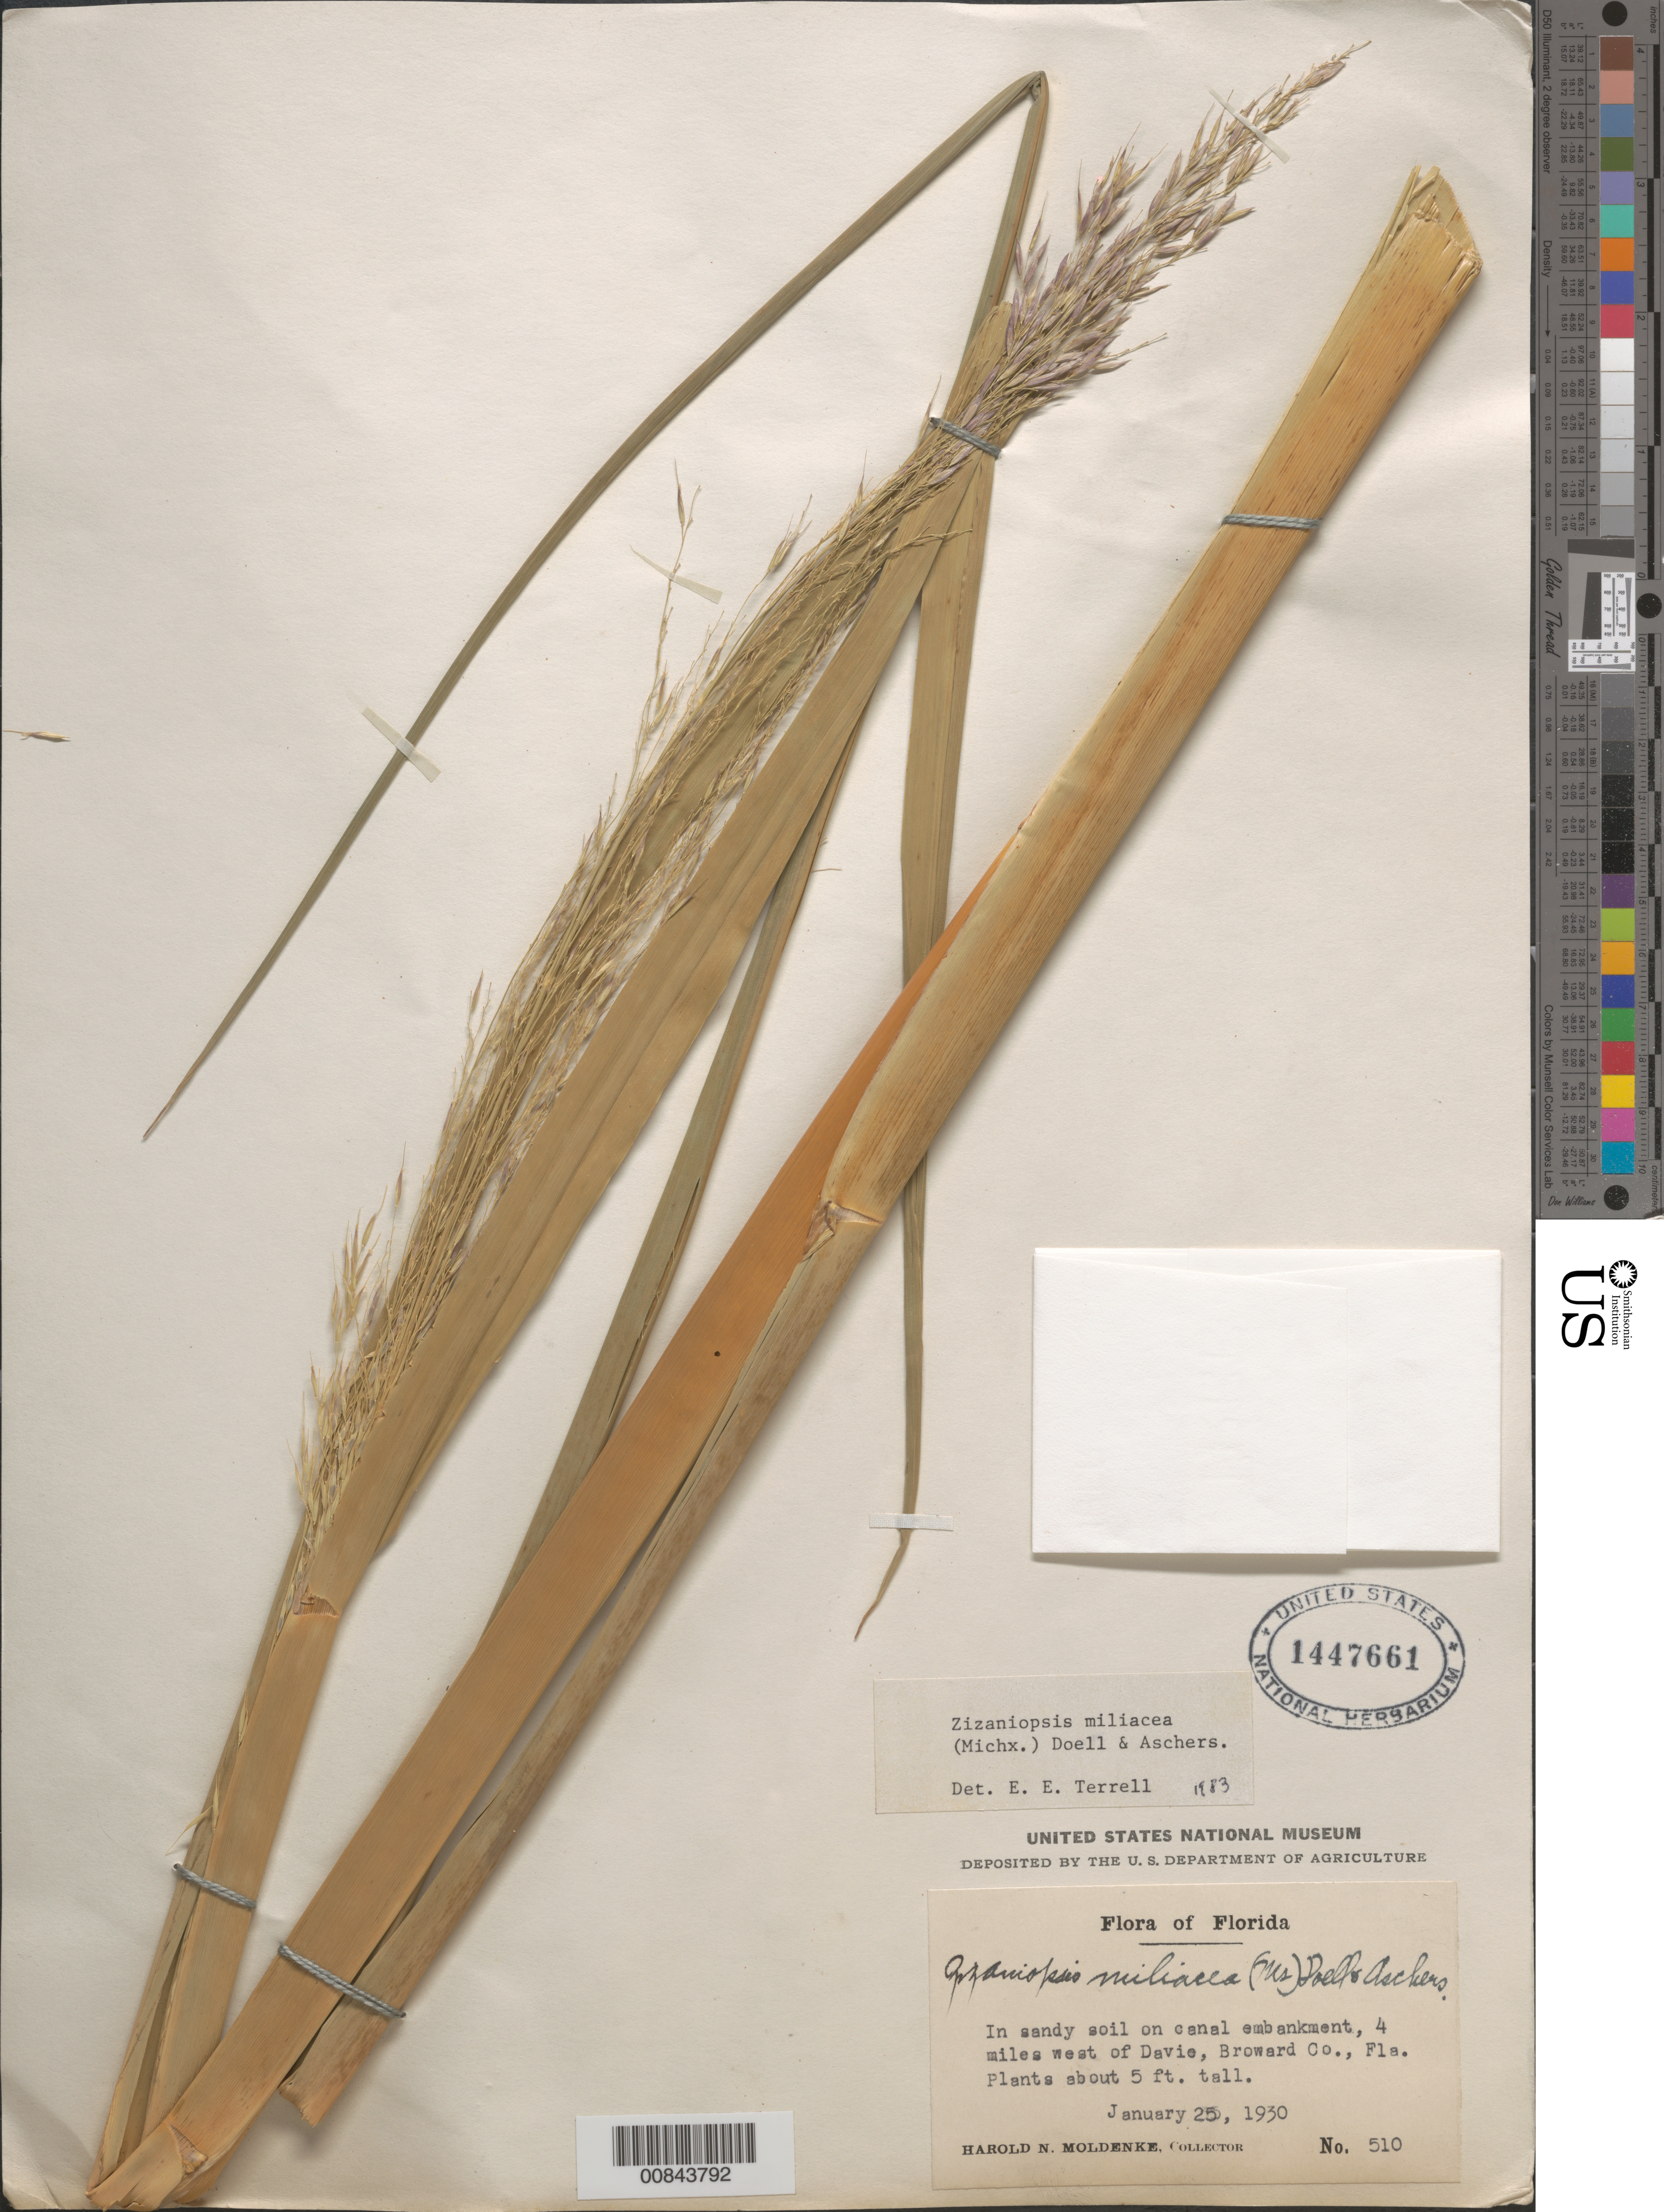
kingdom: Plantae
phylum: Tracheophyta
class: Liliopsida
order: Poales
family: Poaceae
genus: Zizaniopsis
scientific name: Zizaniopsis miliacea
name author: (Michx.) Döll & Asch.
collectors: H. N. Moldenke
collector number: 510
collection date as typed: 25 Jan 1930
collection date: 1930-01-25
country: United States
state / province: Florida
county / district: Broward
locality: W of Davie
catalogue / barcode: US 1447661